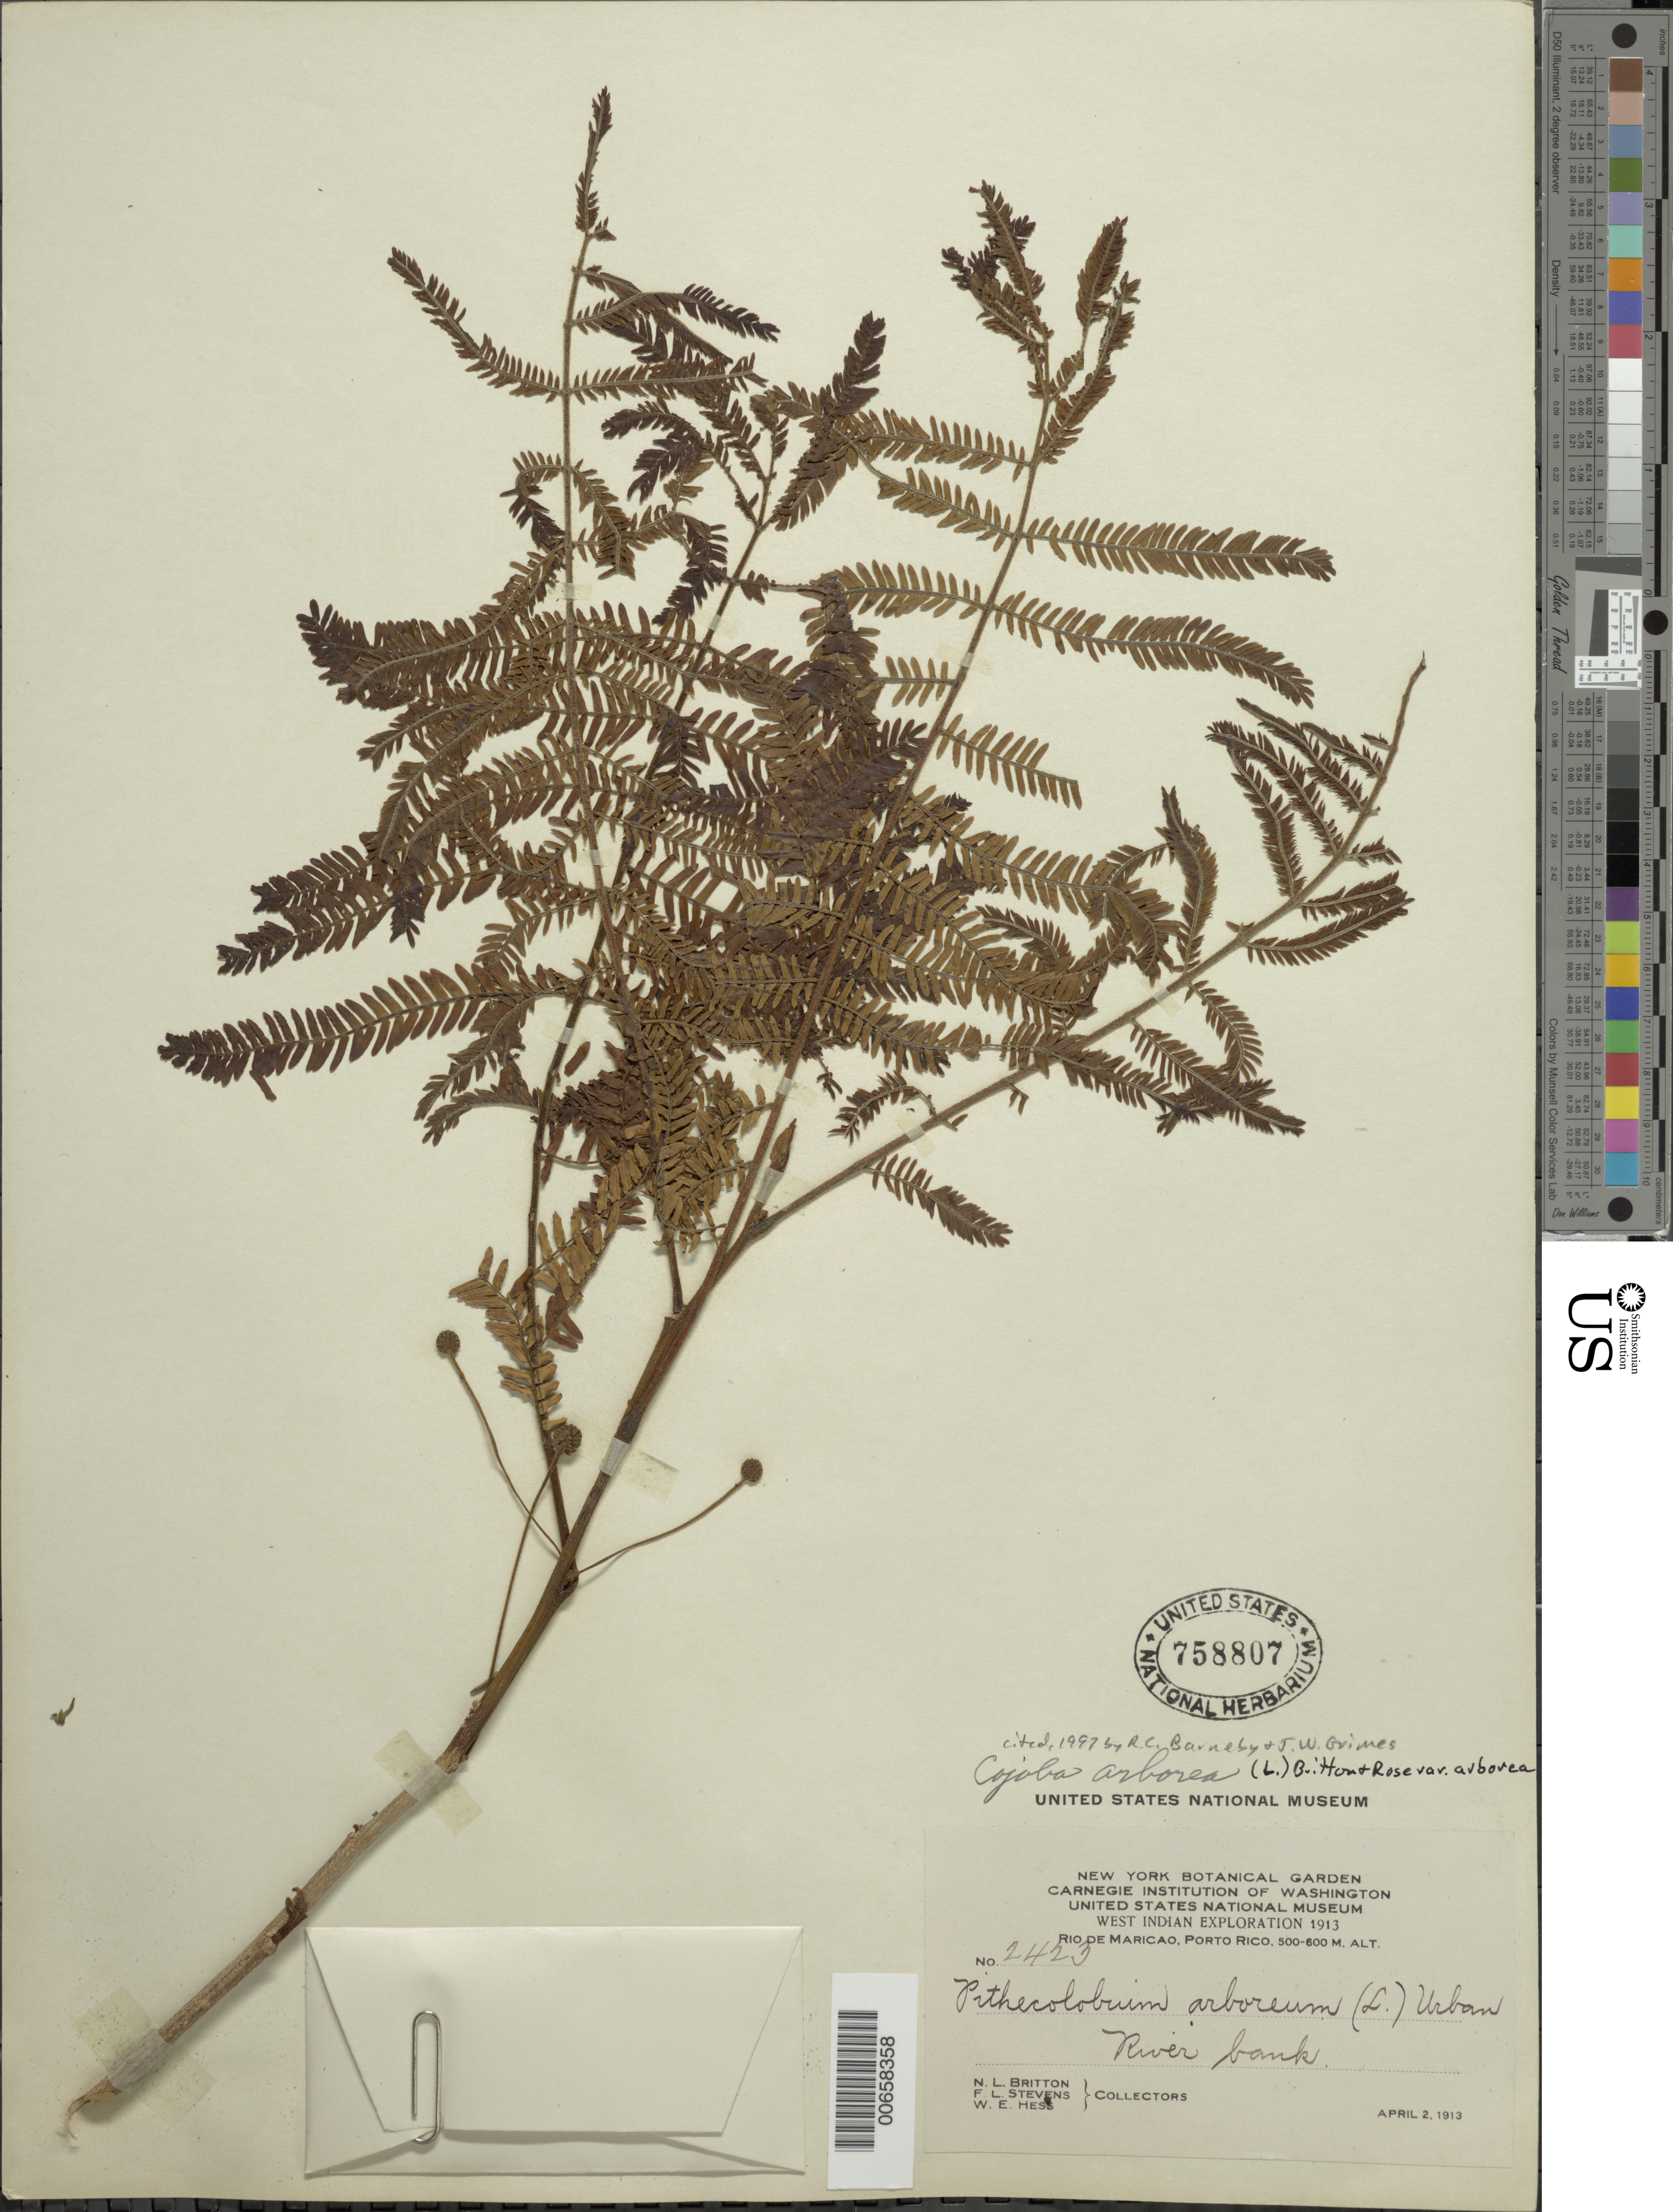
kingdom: Plantae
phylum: Tracheophyta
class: Magnoliopsida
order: Fabales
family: Fabaceae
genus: Cojoba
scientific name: Cojoba arborea var. arborea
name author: (L.) Britton & Rose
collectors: N. Britton, F. L. Stevens & W. Hess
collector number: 2423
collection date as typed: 02 Apr 1913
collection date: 1913-04-02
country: Puerto Rico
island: Greater Antilles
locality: Rio de Maricao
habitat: River bank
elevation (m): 500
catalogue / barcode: US 758807